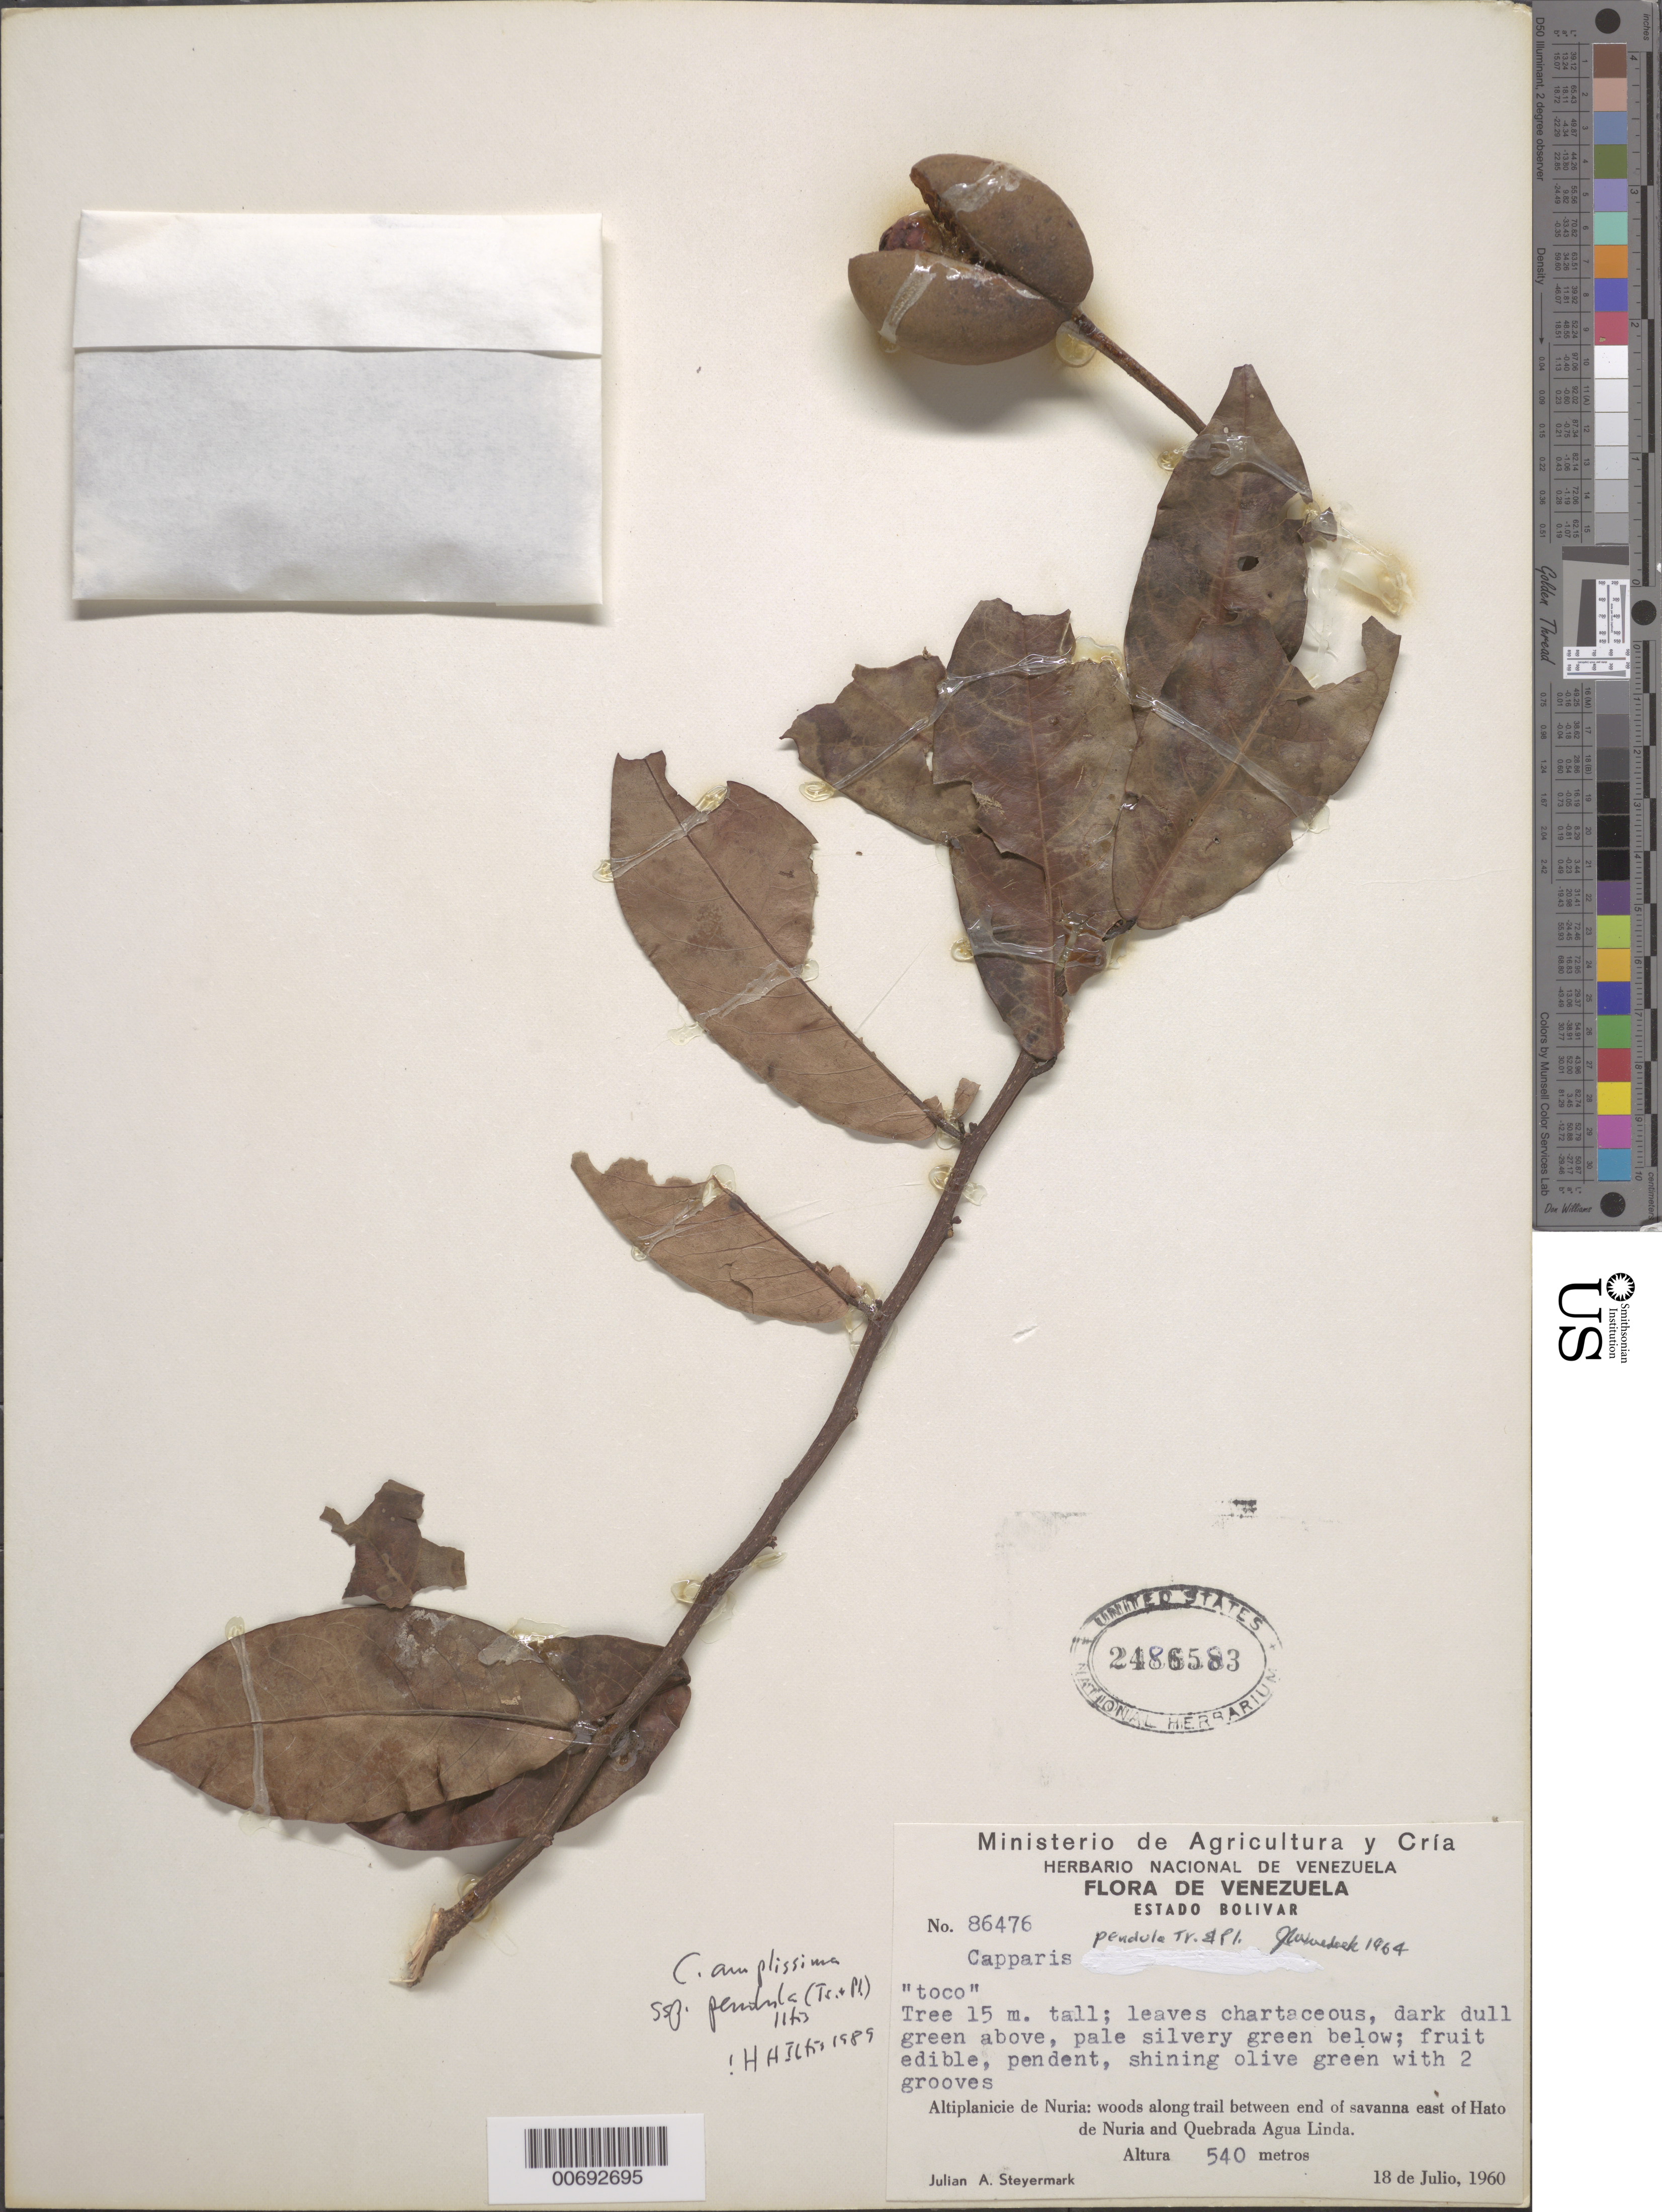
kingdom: Plantae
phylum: Tracheophyta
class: Magnoliopsida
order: Brassicales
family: Capparaceae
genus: Capparis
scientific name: Capparis amplissima subsp. pendula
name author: (Triana & Planch.) H. Iltis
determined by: Iltis, Hugh Hellmut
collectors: J. Steyermark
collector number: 86476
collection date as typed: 18-Jul-60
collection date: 1960-07-18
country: Venezuela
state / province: Bolívar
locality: Altiplanicie de Nuria, E of Hato de Nuria and quebrada Agua Linda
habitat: Woods along trail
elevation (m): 540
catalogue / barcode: US 2486583